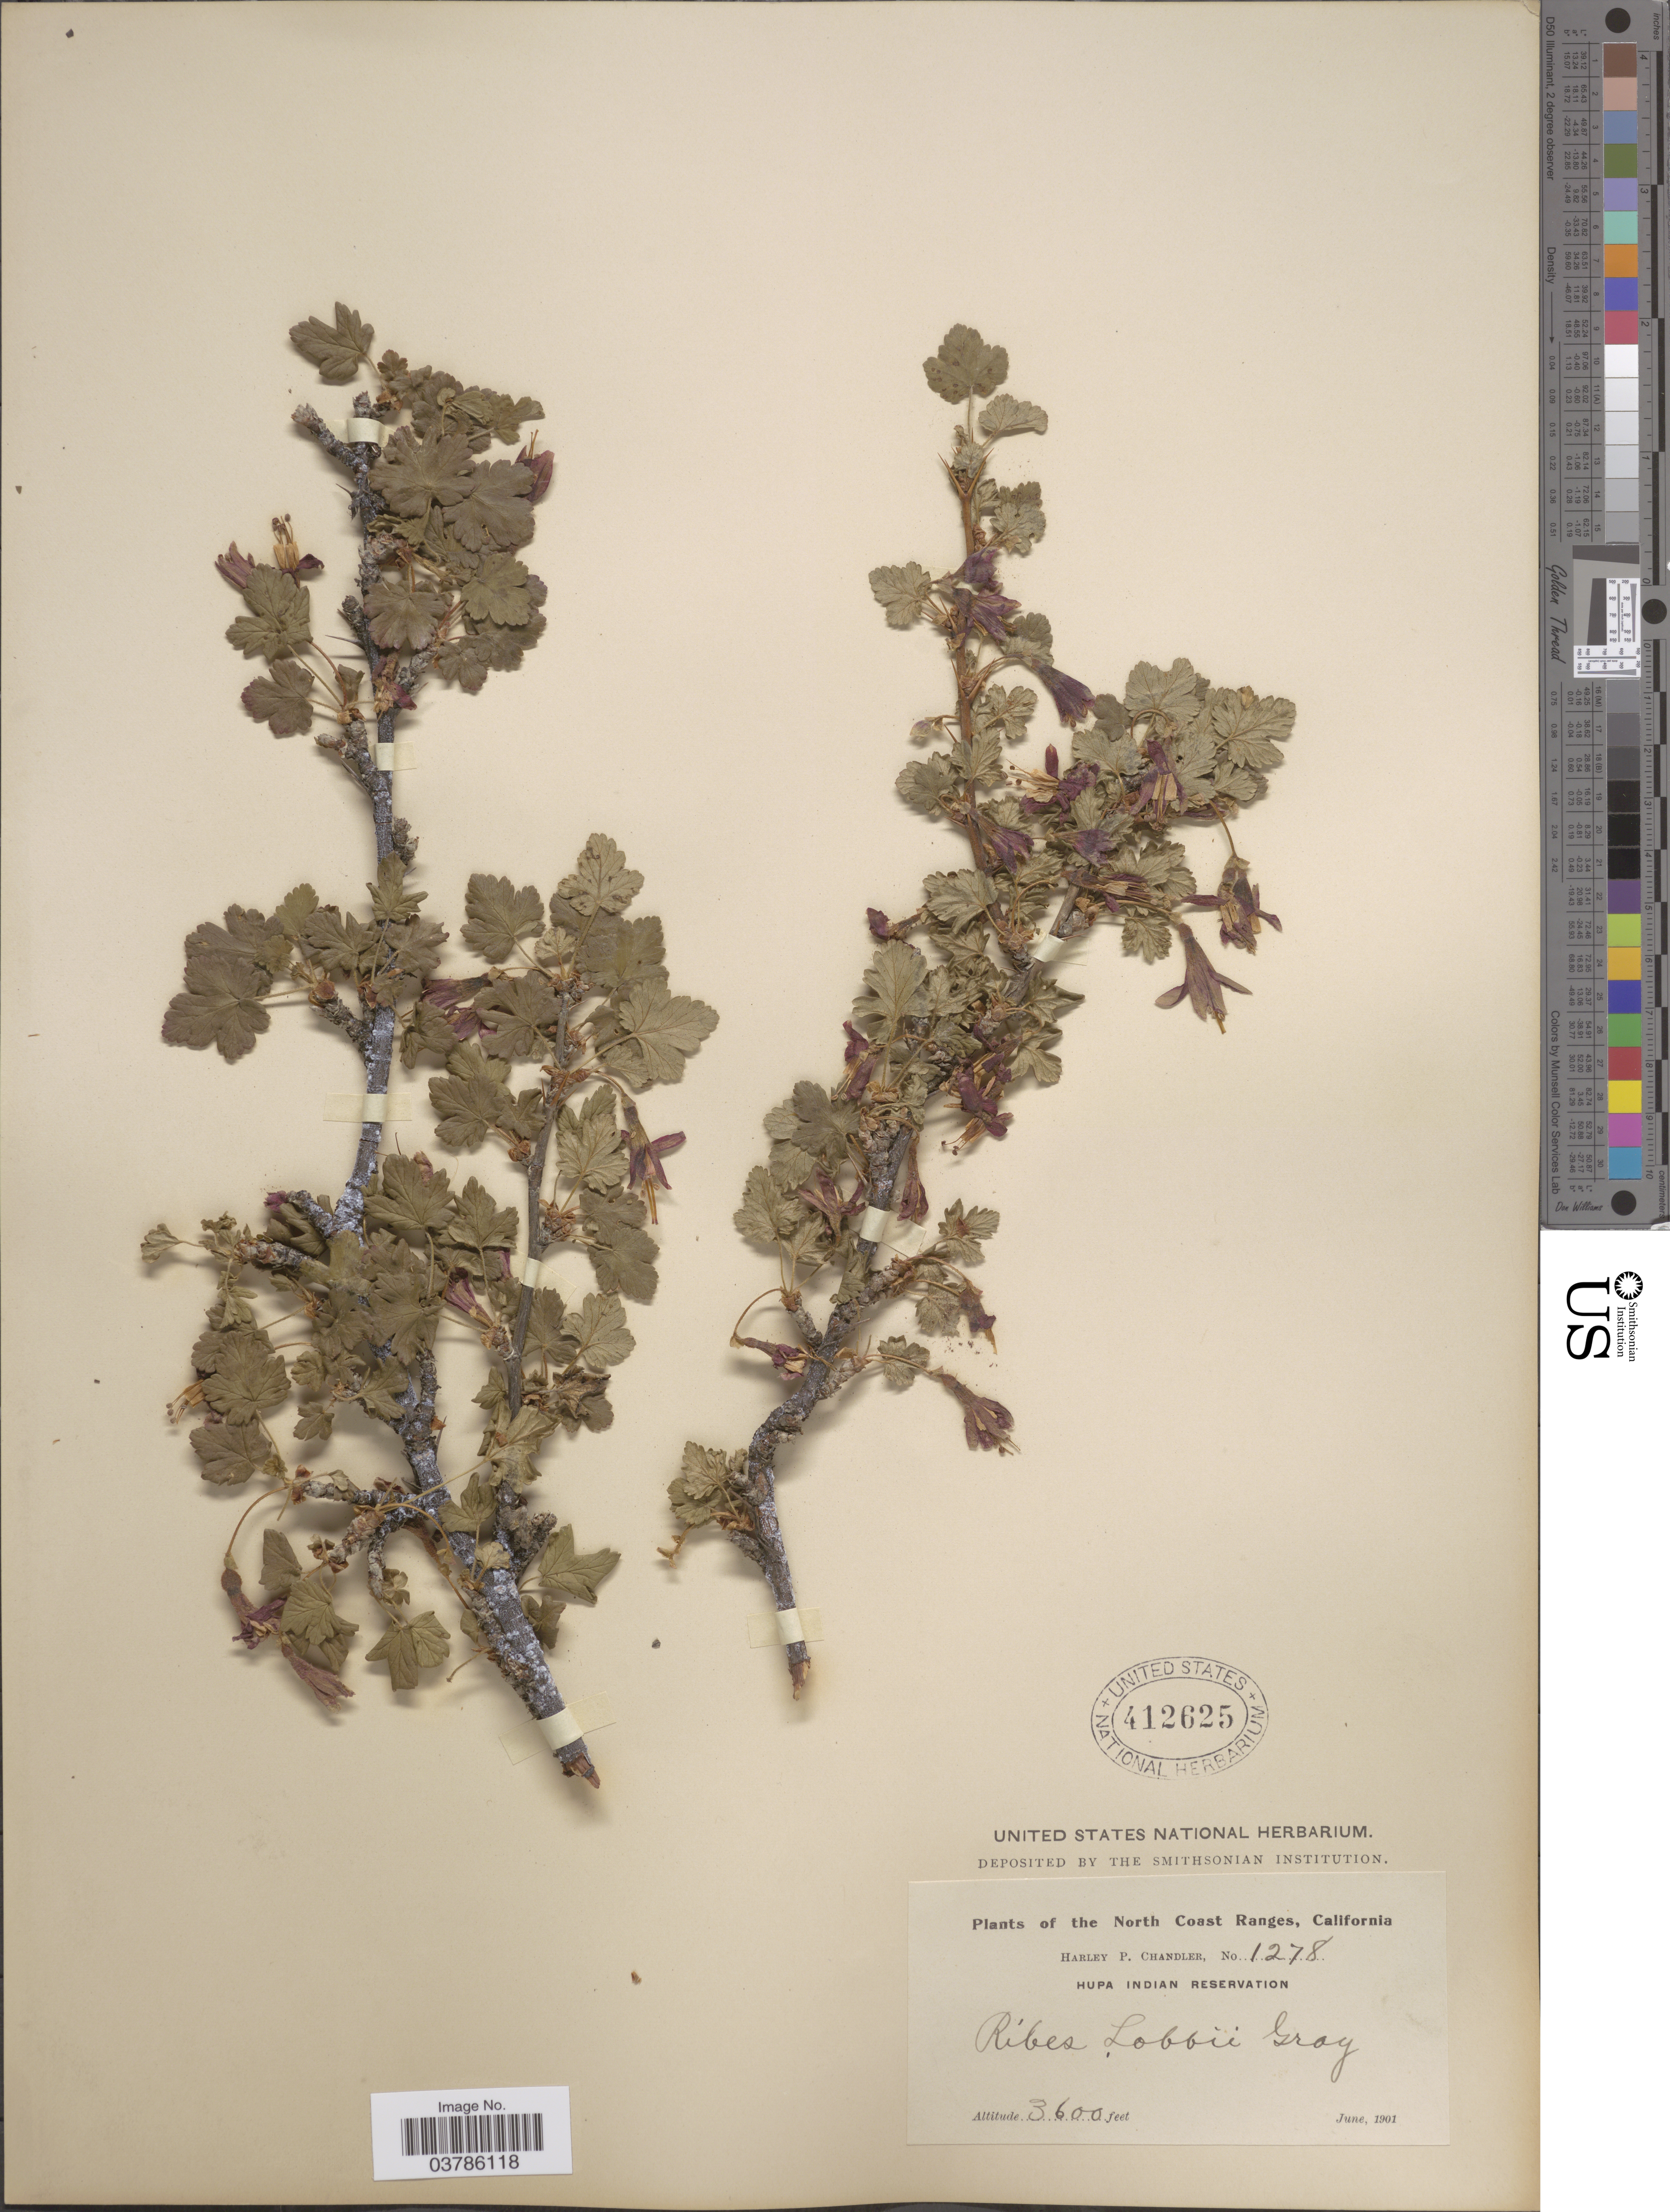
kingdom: Plantae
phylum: Tracheophyta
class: Magnoliopsida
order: Saxifragales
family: Grossulariaceae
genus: Ribes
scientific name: Ribes lobbii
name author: A. Gray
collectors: H. Chandler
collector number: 1278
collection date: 1901-06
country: United States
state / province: California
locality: The North Coast Ranges. Hupa Indian Reservation.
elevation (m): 1097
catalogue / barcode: US 412625